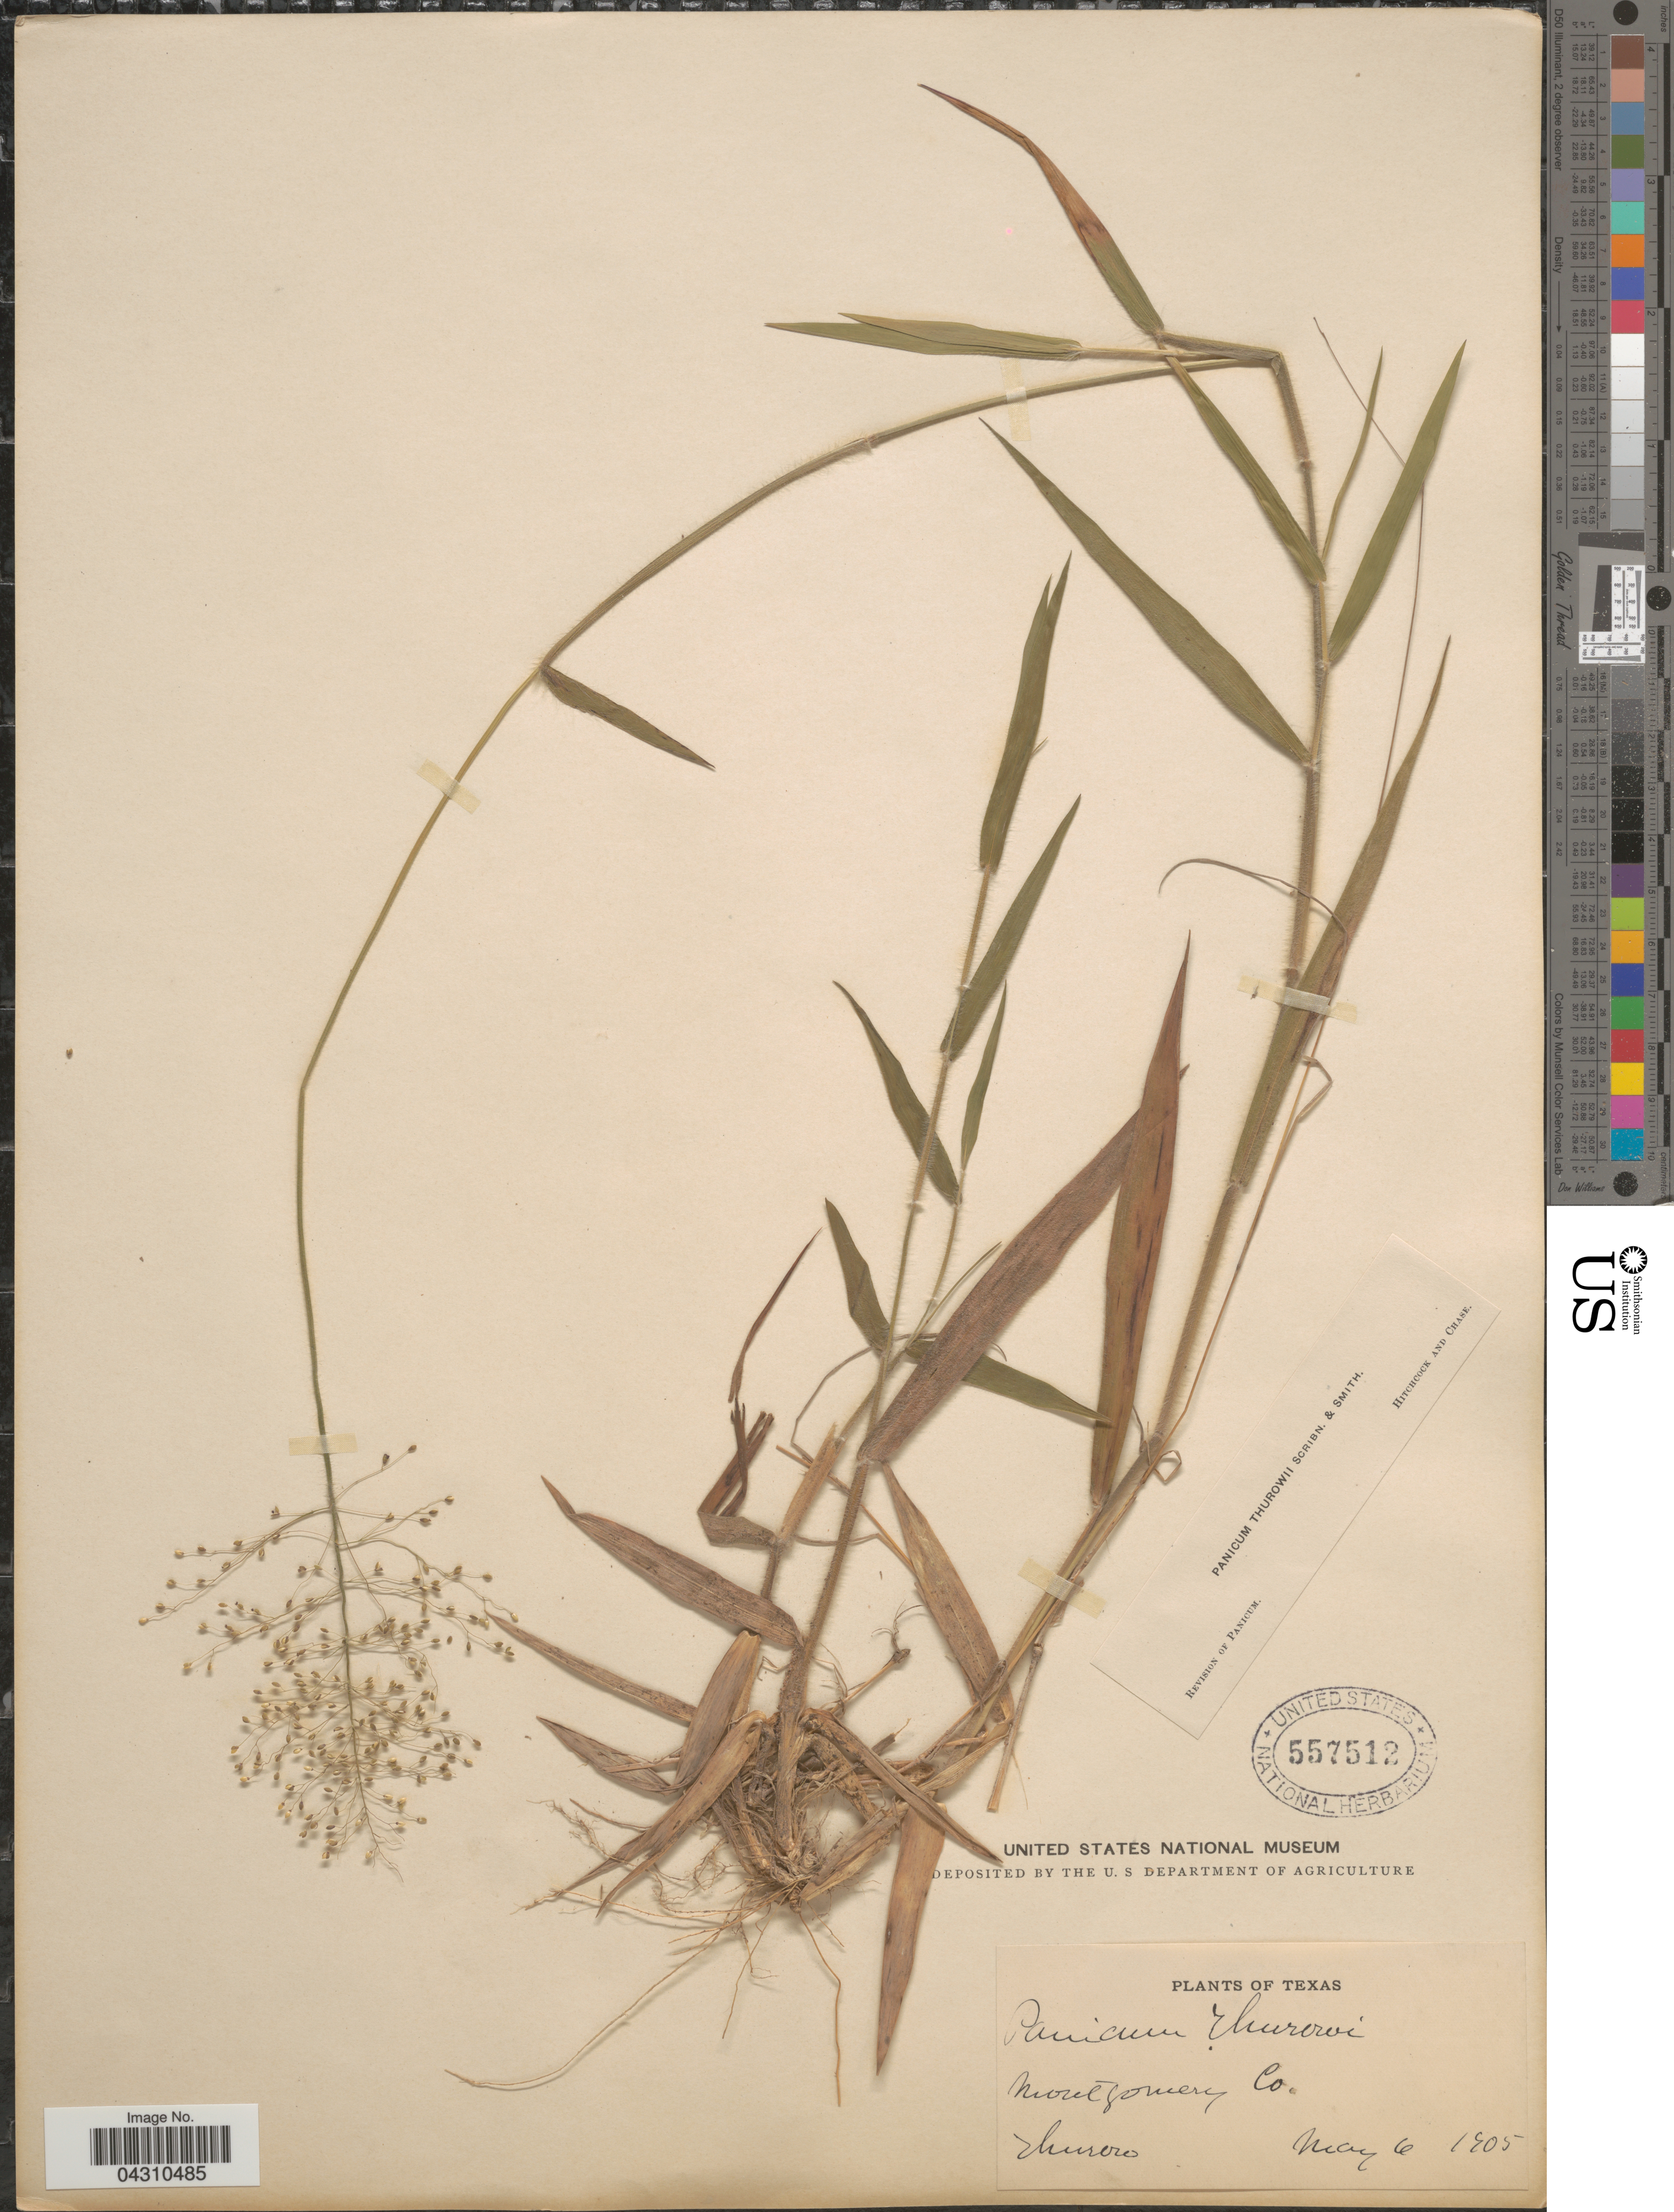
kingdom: Plantae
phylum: Tracheophyta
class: Liliopsida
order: Poales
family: Poaceae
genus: Dichanthelium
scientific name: Dichanthelium acuminatum var. acuminatum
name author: (Sw.) Gould & C.A. Clark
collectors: Thurow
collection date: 1905-05-06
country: United States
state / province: Texas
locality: Montgomery Co.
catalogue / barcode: US 557512